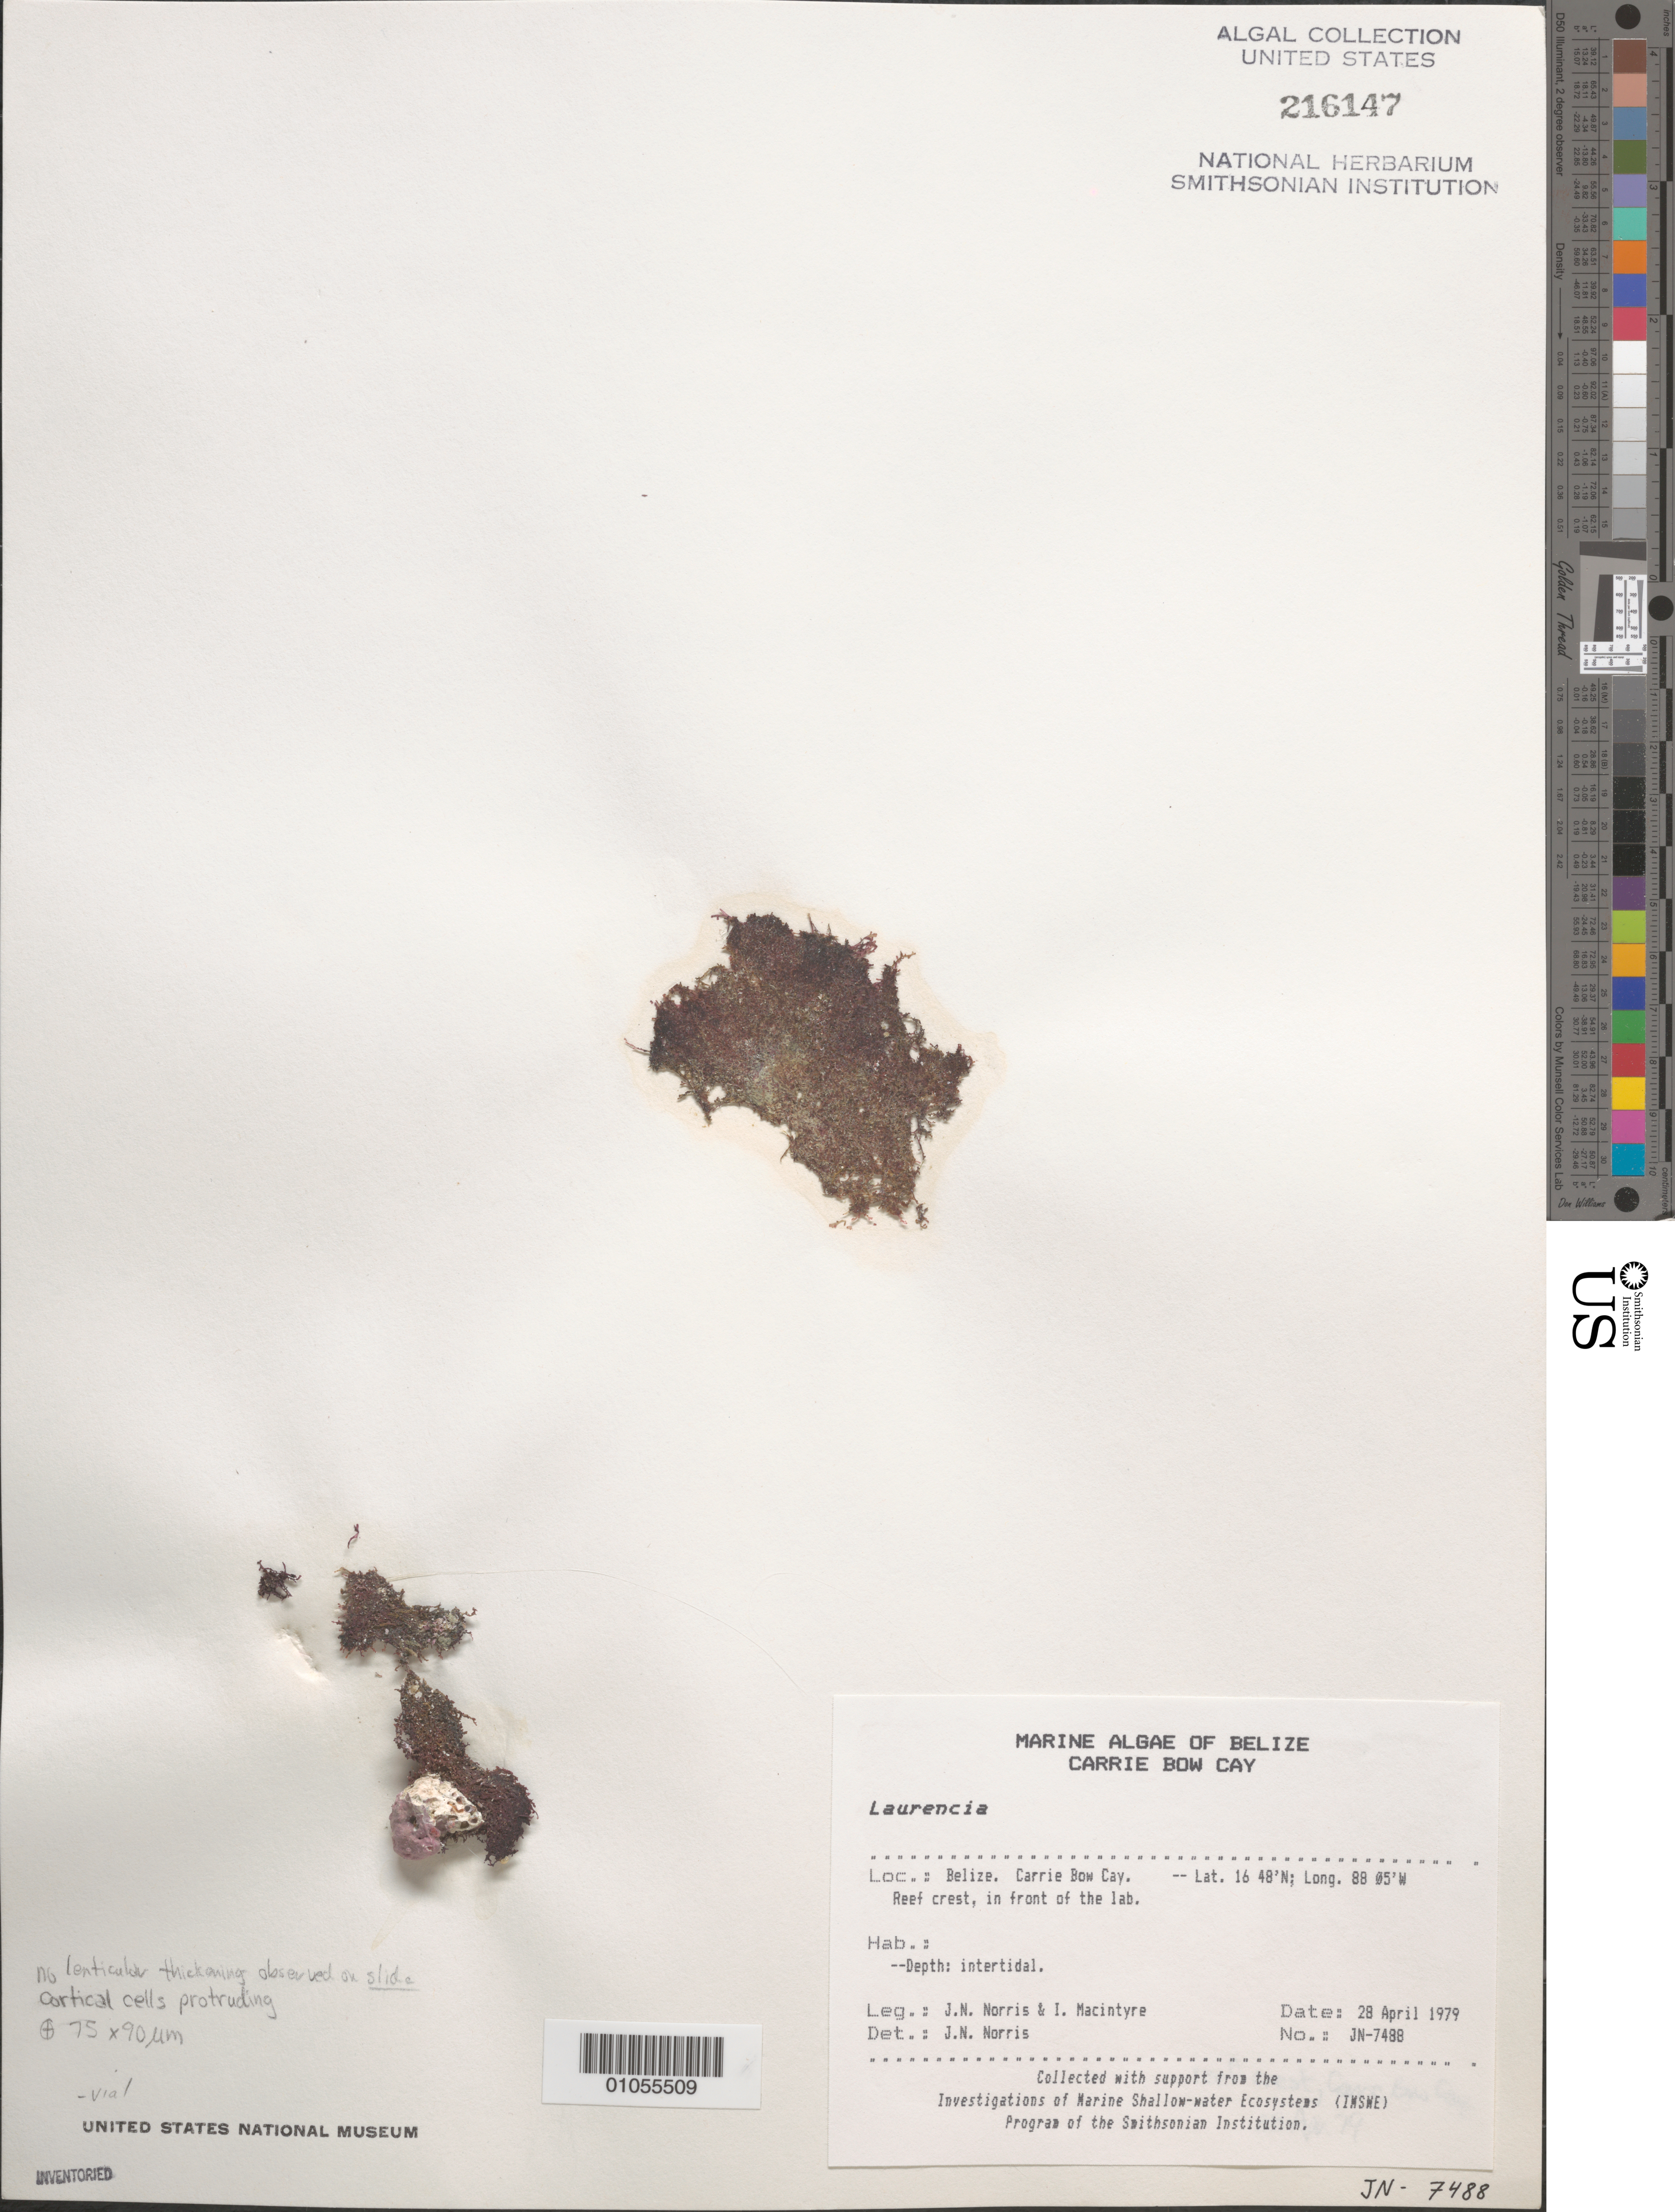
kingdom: Plantae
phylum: Rhodophyta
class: Florideophyceae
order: Ceramiales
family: Rhodomelaceae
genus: Laurencia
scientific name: Laurencia sp.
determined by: Norris, James N.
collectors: J. N. Norris & I. Macintyre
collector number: JN-7488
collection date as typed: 28 Apr 1979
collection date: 1979-04-28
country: Belize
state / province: Stann Creek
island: Carrie Bow Cay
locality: Reef crest in front of the laboratory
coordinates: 16 48'N, 88 05'W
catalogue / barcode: US 216147